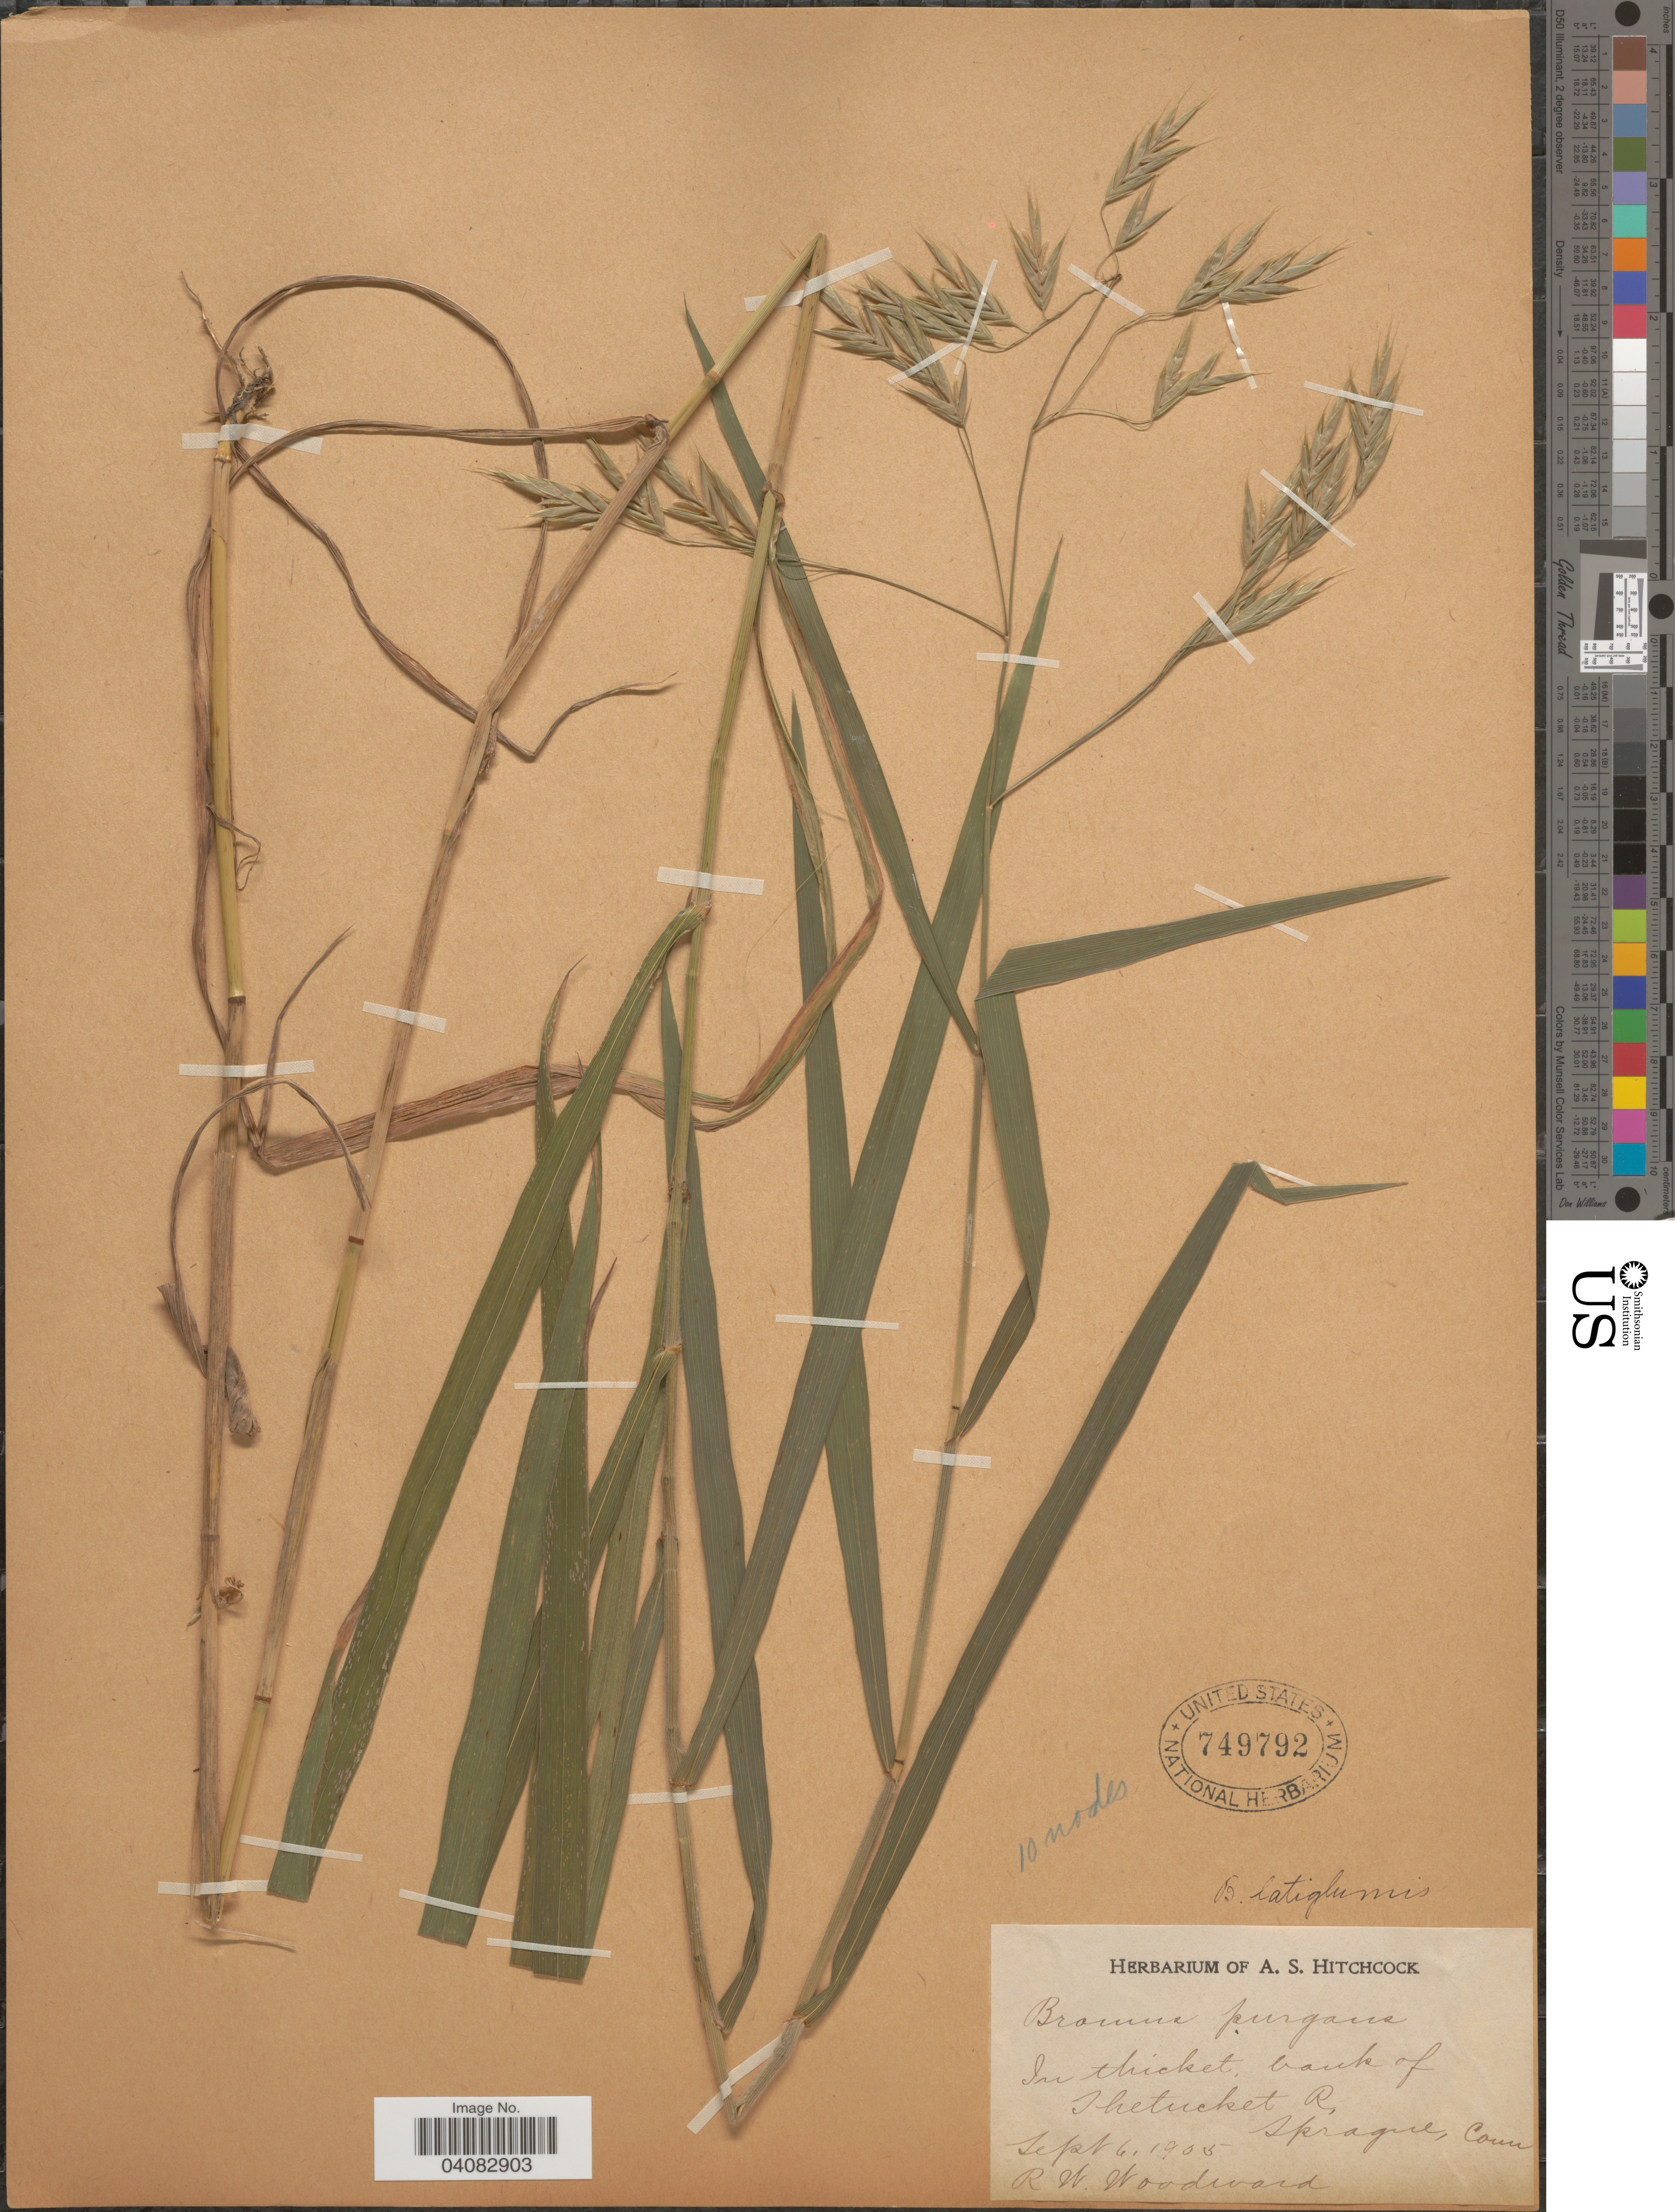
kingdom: Plantae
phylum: Tracheophyta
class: Liliopsida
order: Poales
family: Poaceae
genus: Bromus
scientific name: Bromus latiglumis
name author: (Scribn. ex Shear) Hitchc.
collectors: R. Woodward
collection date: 1905-09-06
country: United States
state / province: Connecticut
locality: In thicket, bank of Shetucket R, Sprague.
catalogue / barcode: US 749792